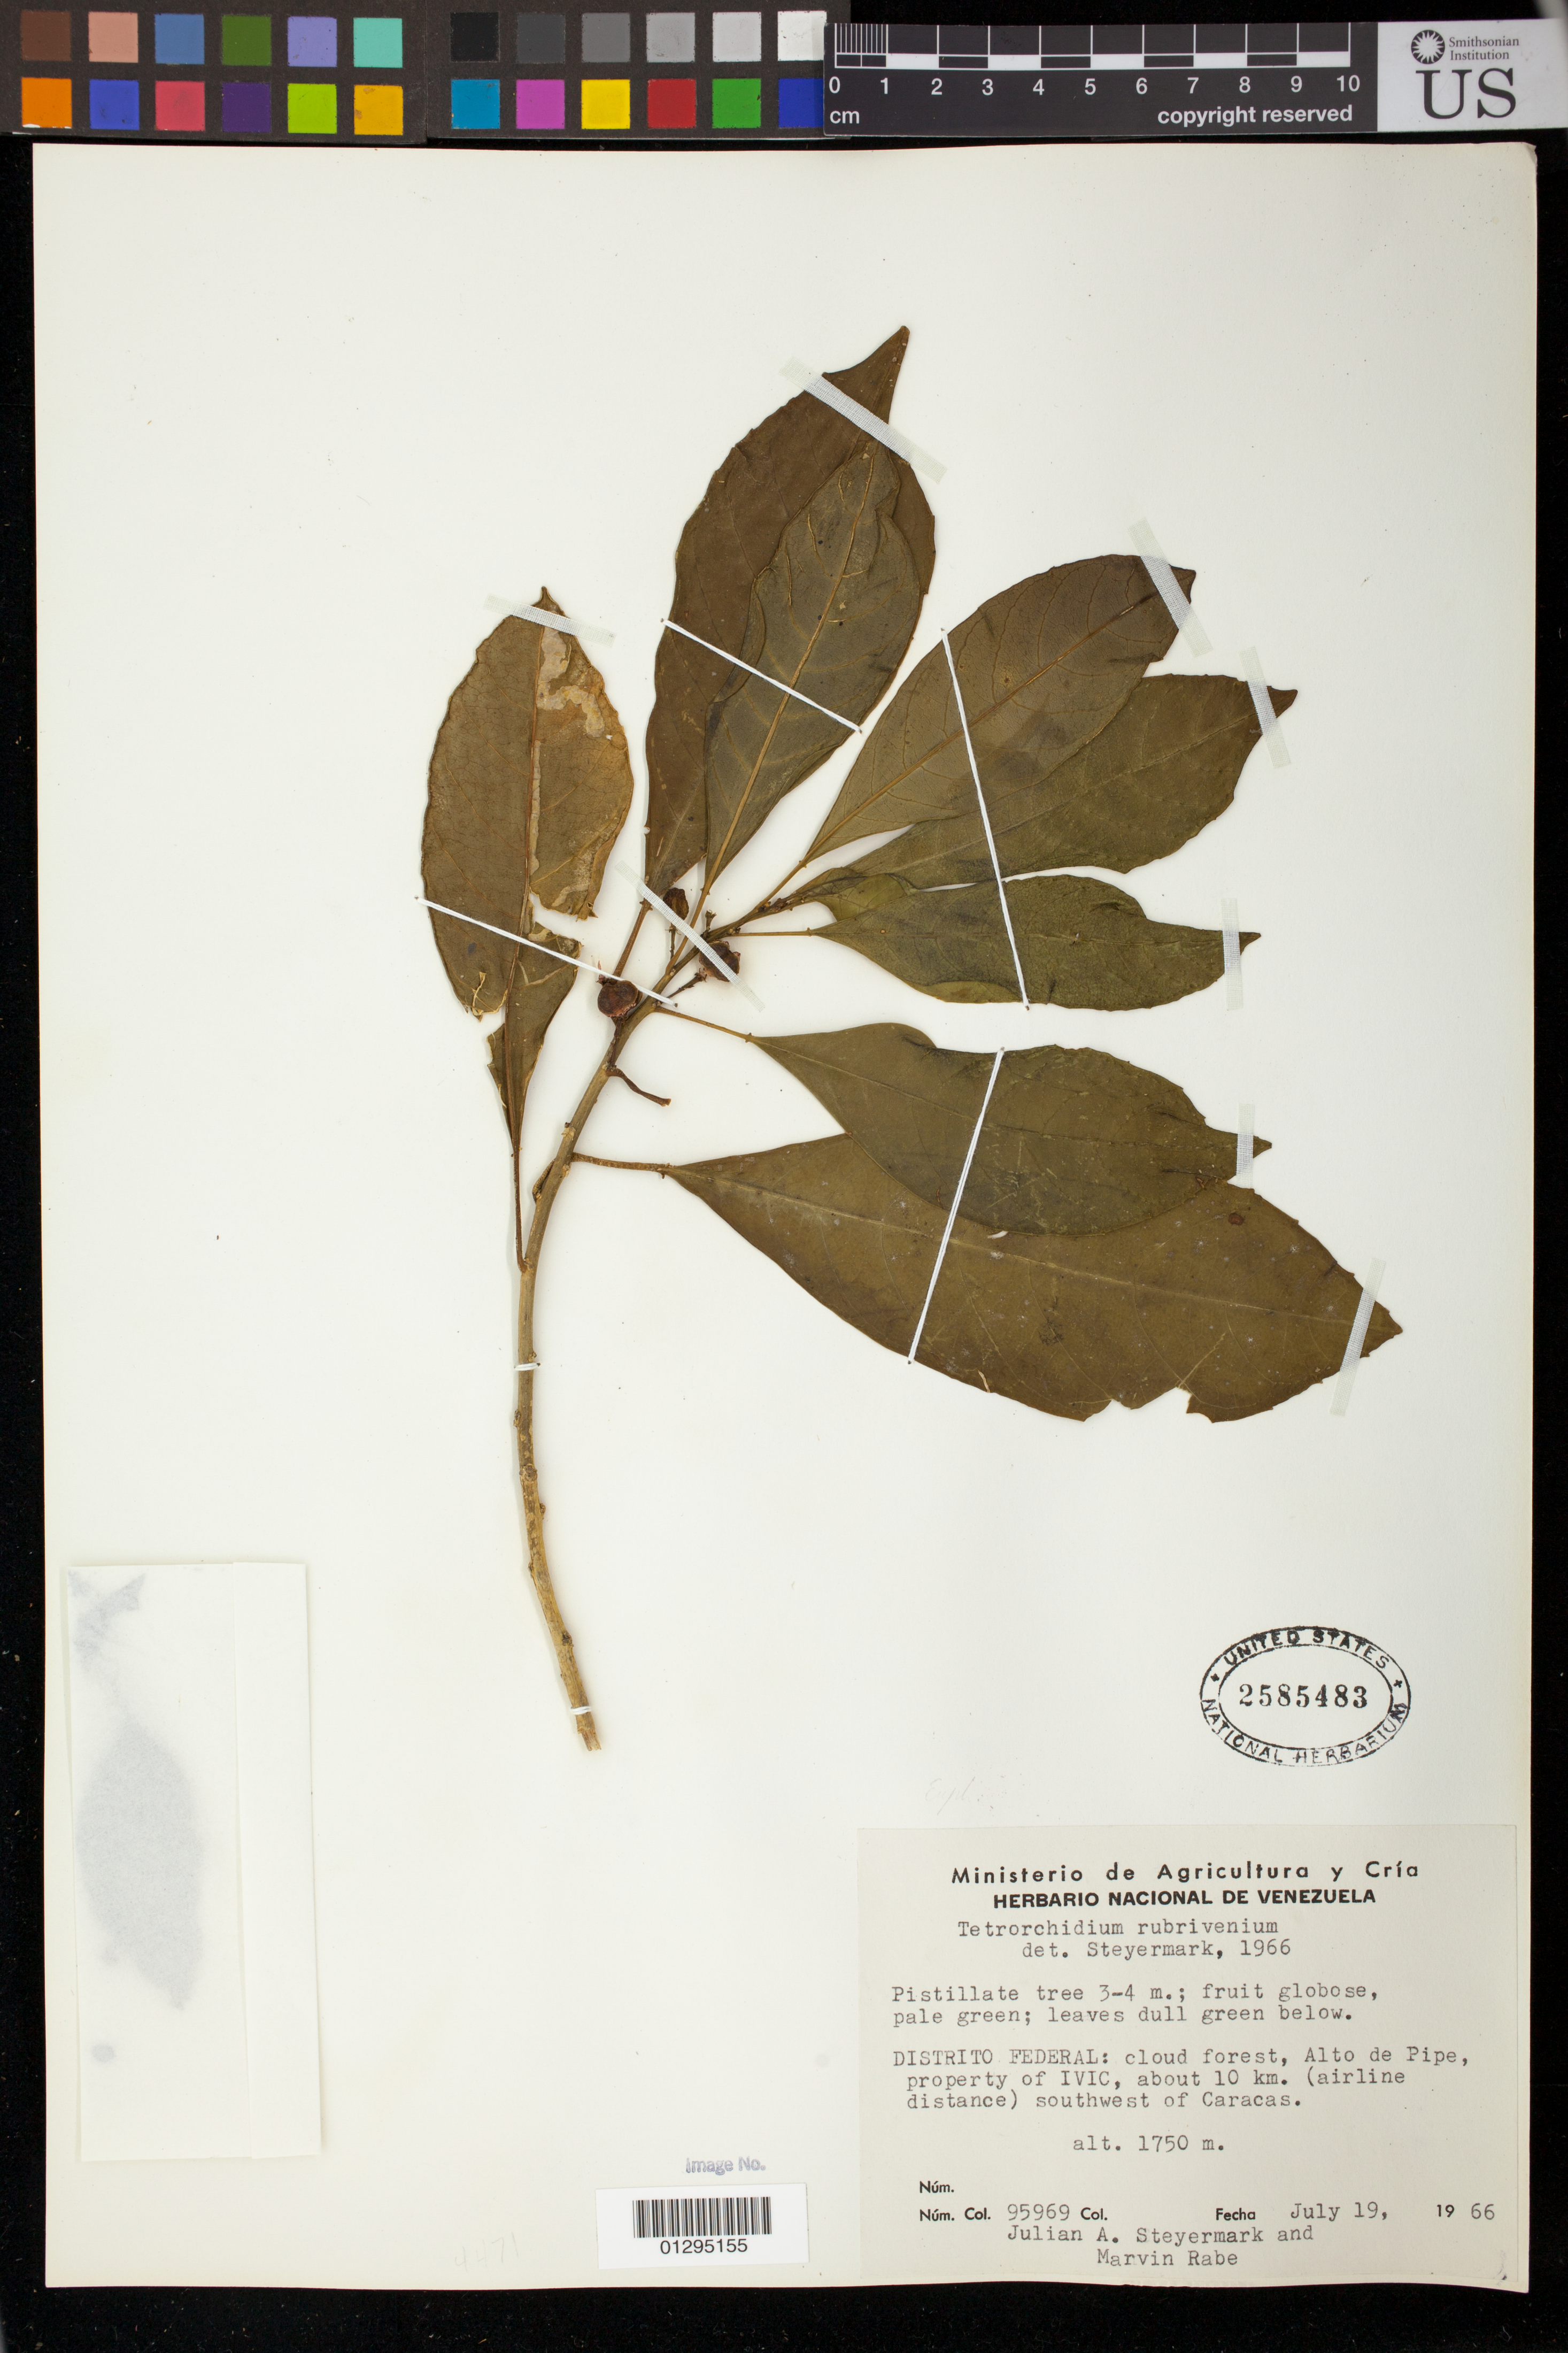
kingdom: Plantae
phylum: Tracheophyta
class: Magnoliopsida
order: Malpighiales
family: Euphorbiaceae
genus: Tetrorchidium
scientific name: Tetrorchidium rubrivenium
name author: Poepp.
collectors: J. Steyermark & M. Rabe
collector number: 95969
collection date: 1966-07-19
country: Venezuela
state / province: Distrito Federal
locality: Alto de Pipe, property of IVIC, about 10 km. (airline distant) southwest of Caracas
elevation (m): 1750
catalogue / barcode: US 2585483